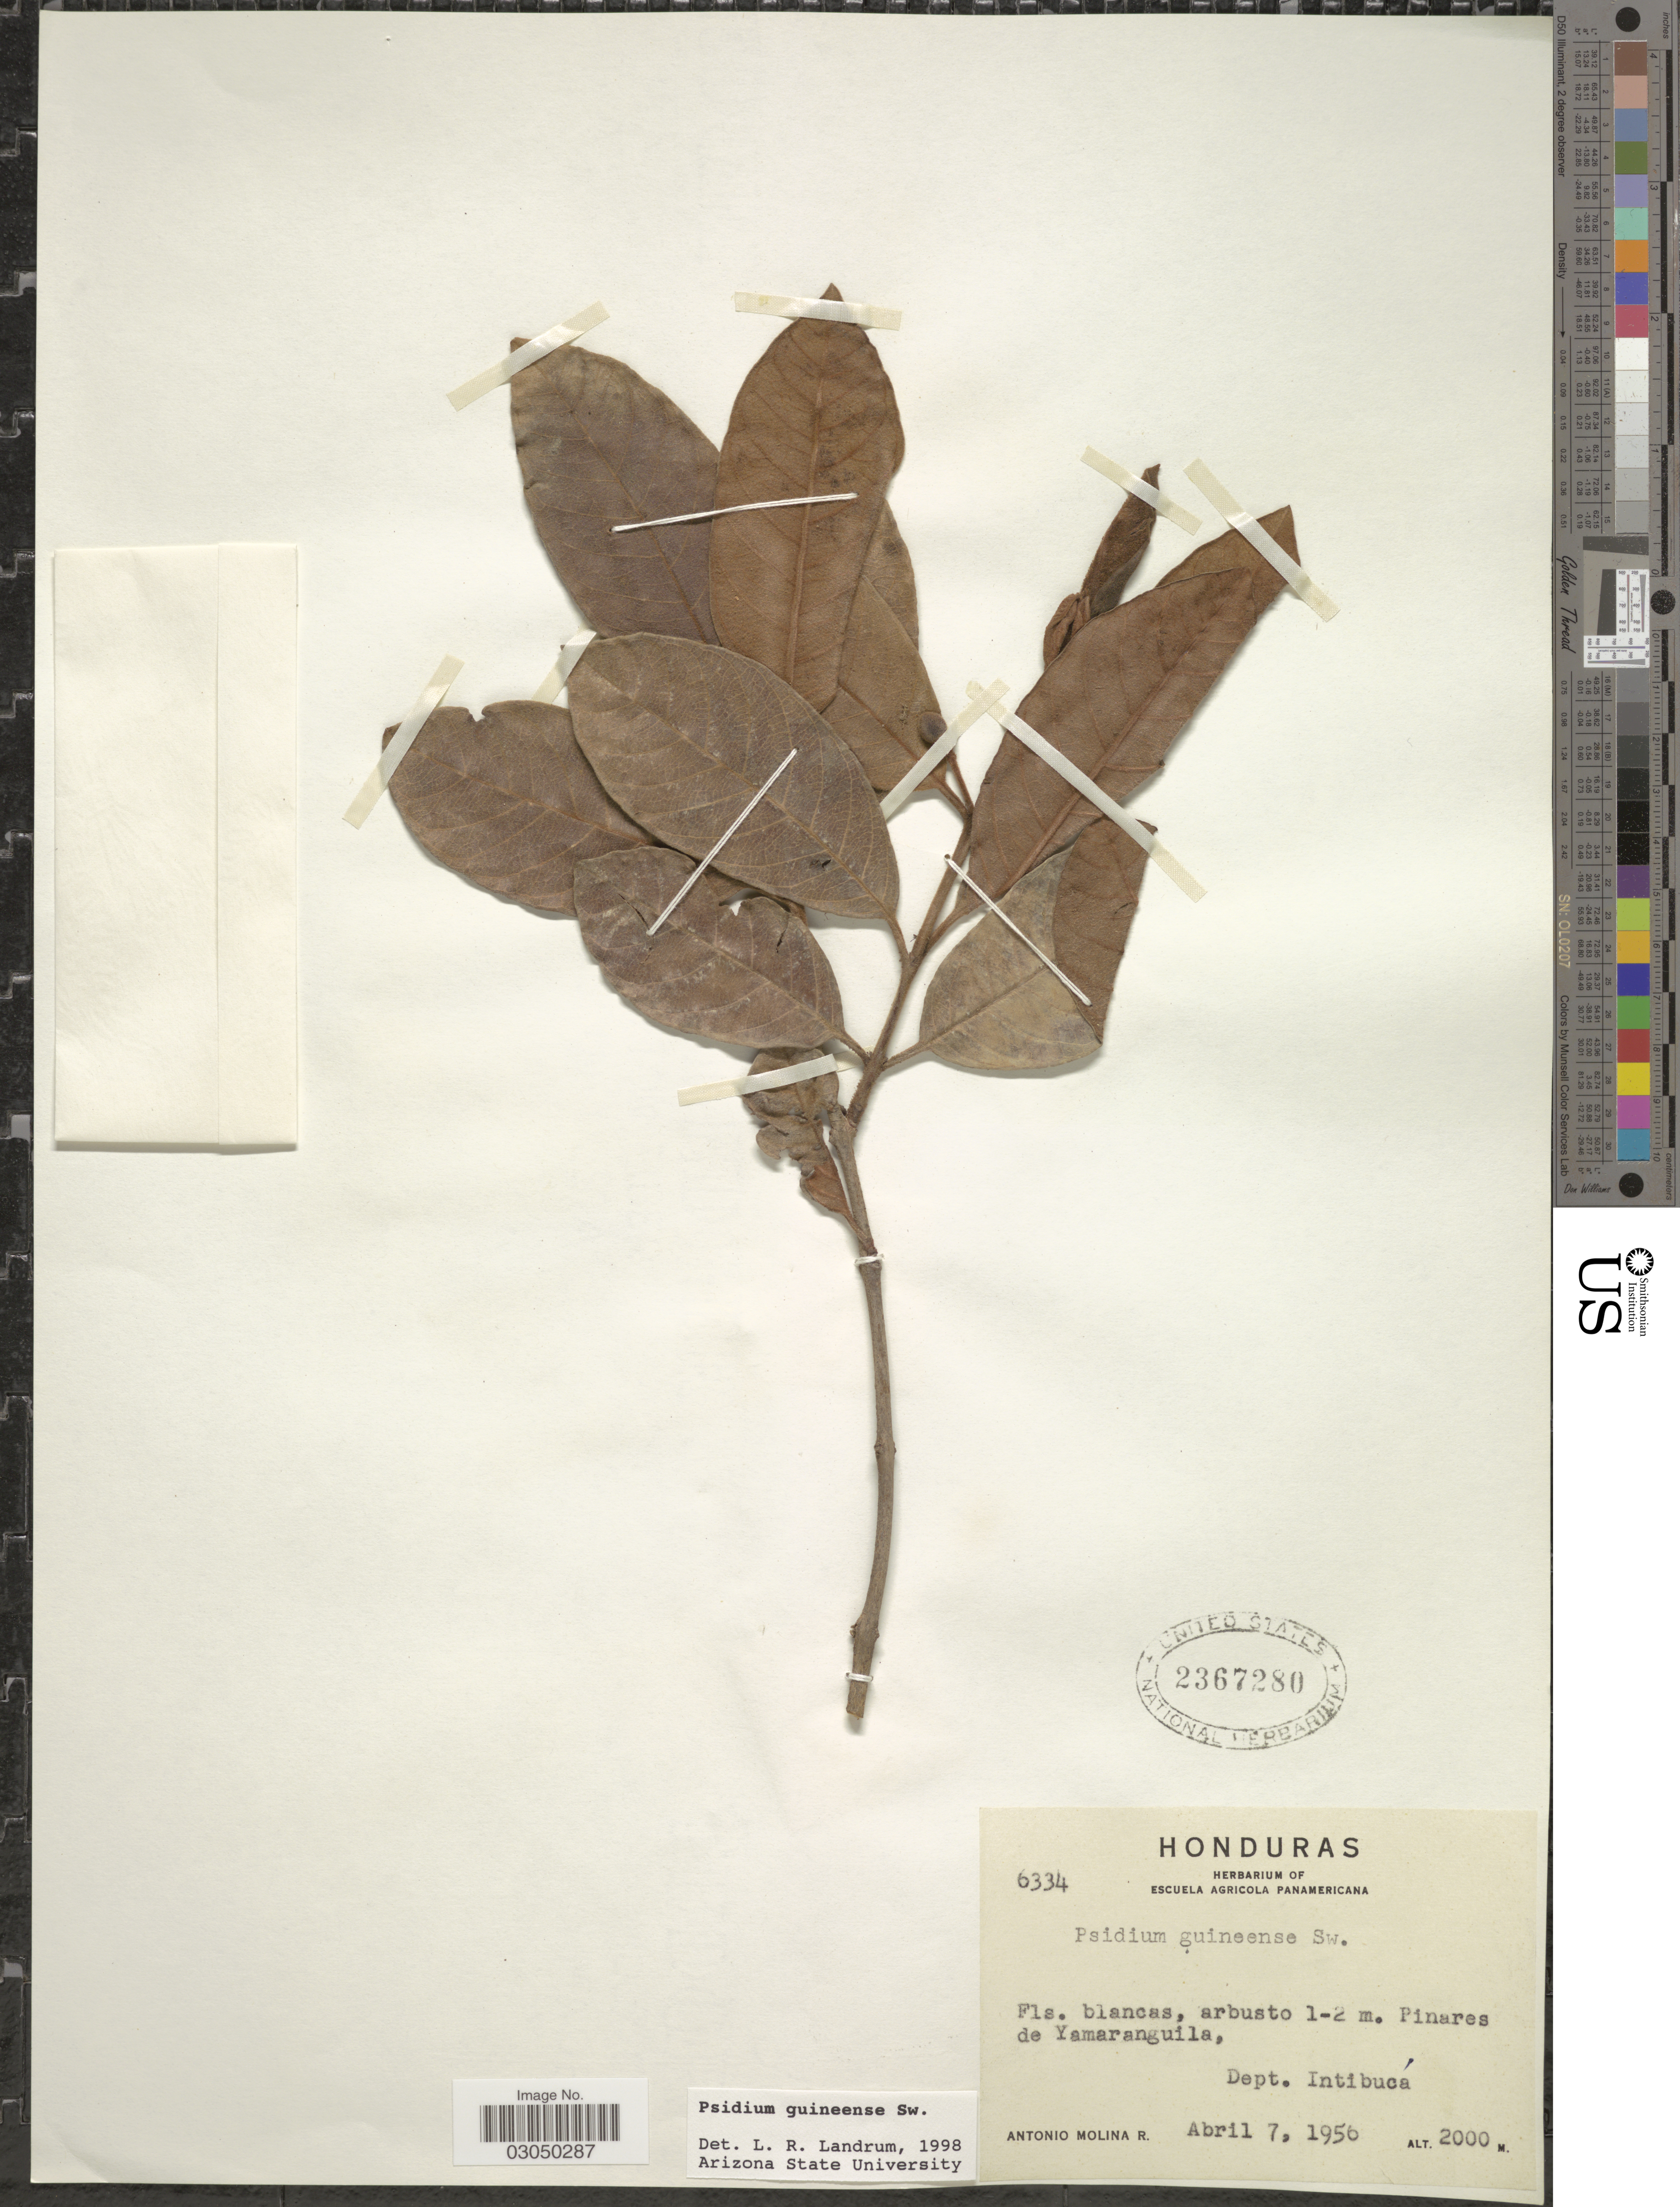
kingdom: Plantae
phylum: Tracheophyta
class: Magnoliopsida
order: Myrtales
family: Myrtaceae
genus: Psidium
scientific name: Psidium guineense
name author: Sw.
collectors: A. Molina R.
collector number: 6334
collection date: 1956-04-07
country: Honduras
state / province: Intibuca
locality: Pinares de Yamaranguila, Dept. Intibucá.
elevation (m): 2000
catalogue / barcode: US 2367280